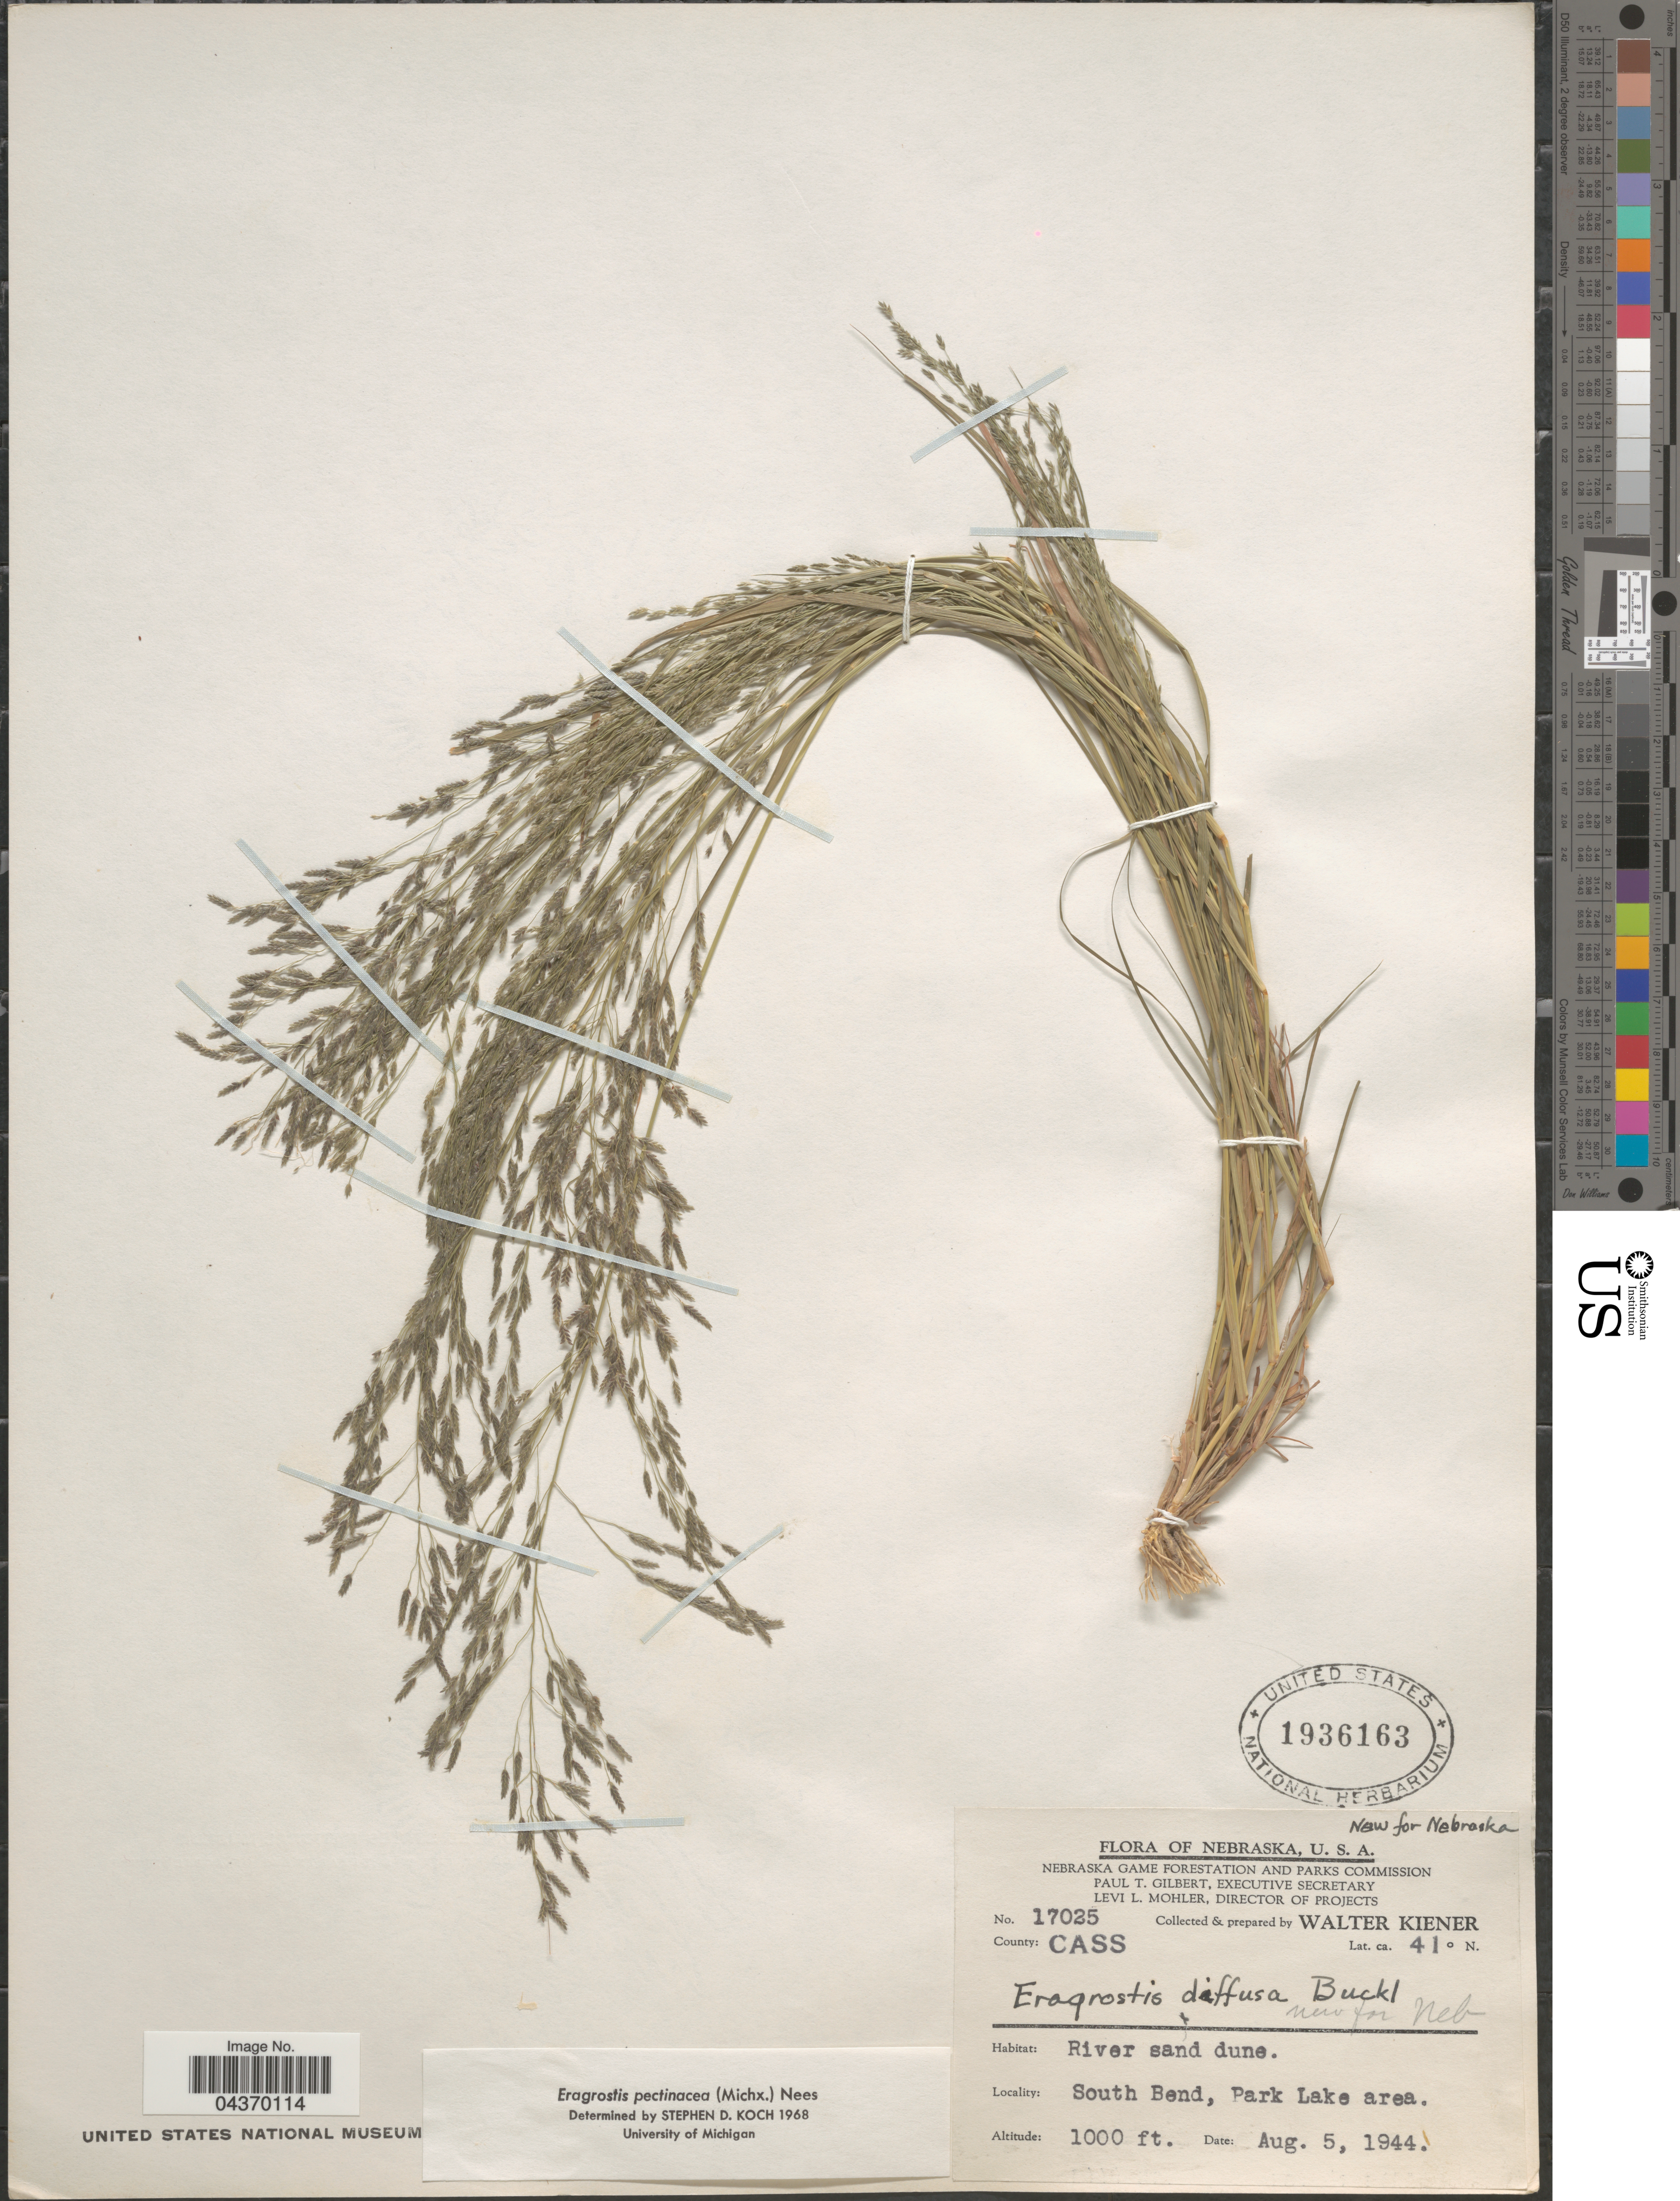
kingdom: Plantae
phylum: Tracheophyta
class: Liliopsida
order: Poales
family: Poaceae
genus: Eragrostis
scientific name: Eragrostis pectinacea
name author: (Michx.) Nees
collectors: W. Kiener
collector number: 17025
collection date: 1944-08-05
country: United States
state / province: Nebraska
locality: South Bend, Park Lake area.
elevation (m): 305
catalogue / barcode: US 1936163